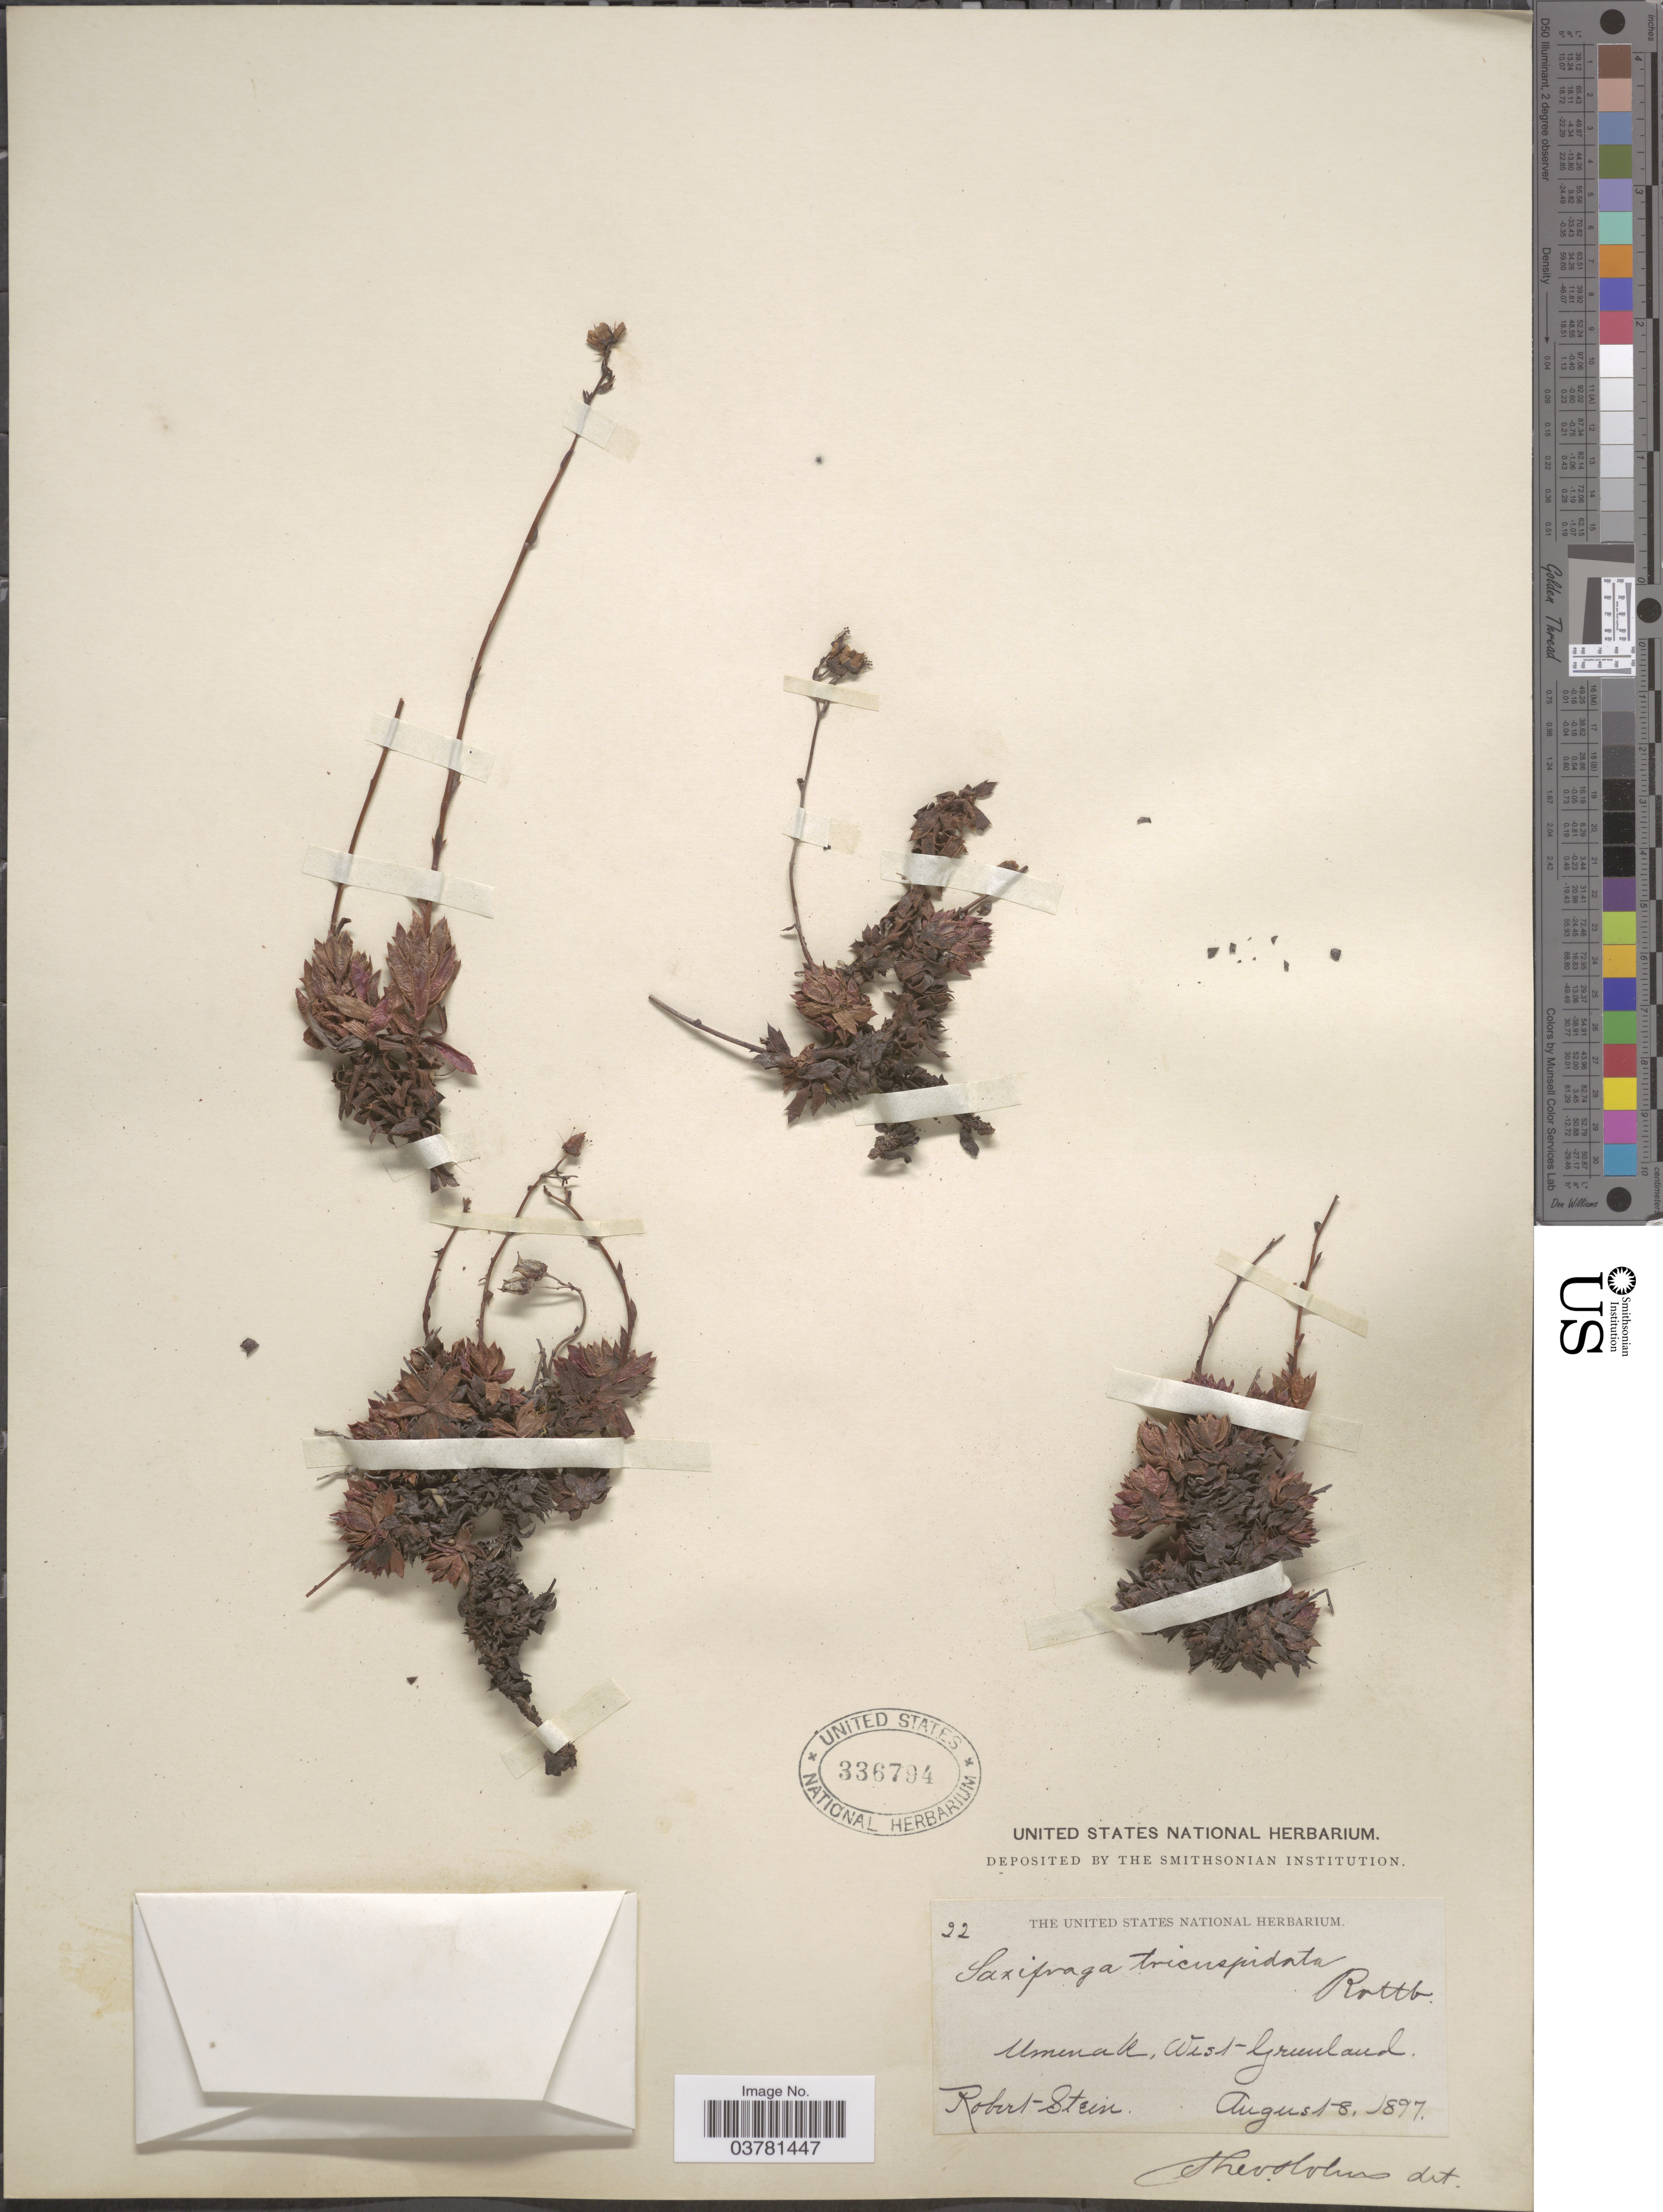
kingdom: Plantae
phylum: Tracheophyta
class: Magnoliopsida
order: Saxifragales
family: Saxifragaceae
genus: Saxifraga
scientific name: Saxifraga tricuspidata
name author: Rottb.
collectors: R. Stein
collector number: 22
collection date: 1897-08-08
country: Greenland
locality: Umenak, West Greenland.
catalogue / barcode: US 336794